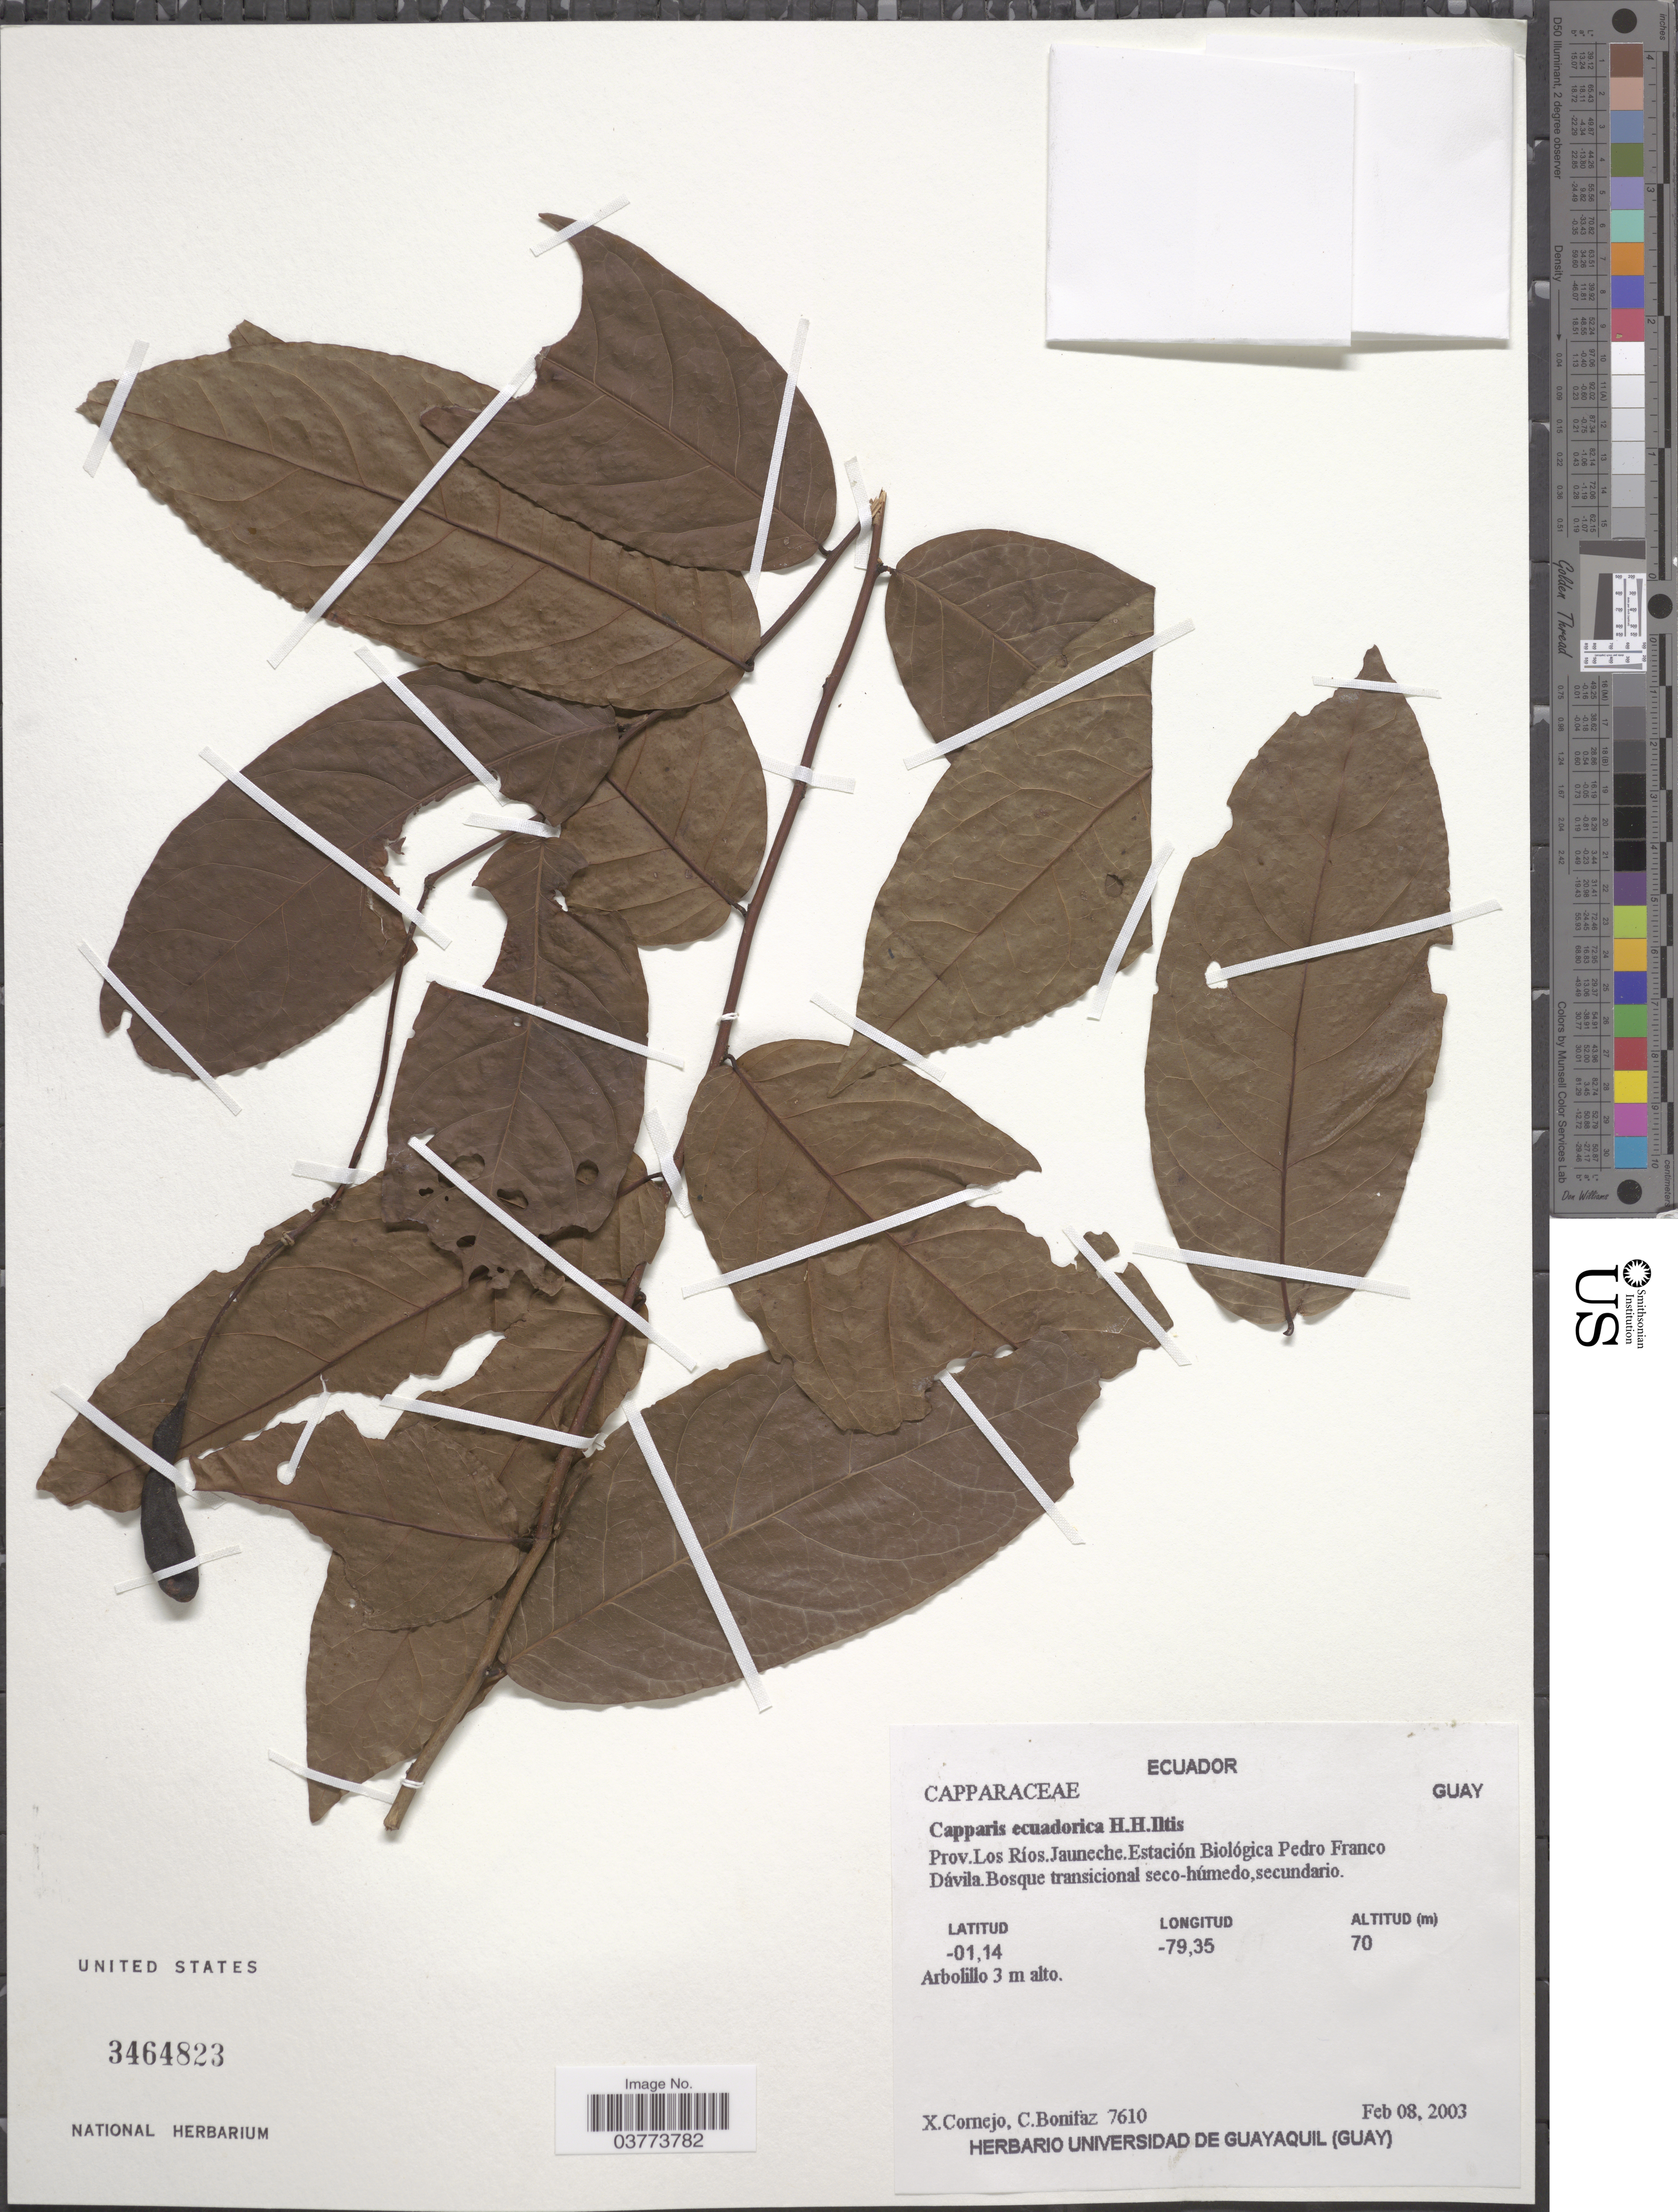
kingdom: Plantae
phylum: Tracheophyta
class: Magnoliopsida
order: Brassicales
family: Capparaceae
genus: Cynophalla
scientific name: Cynophalla ecuadorica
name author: (Iltis) Iltis & Cornejo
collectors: X. F. Cornejo & C. Bonifaz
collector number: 7610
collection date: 2003-02-08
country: Ecuador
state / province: Los Ríos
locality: Jauneche. Estación Biológica Pedro Franco Dávilla.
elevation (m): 70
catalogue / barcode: US 3464823